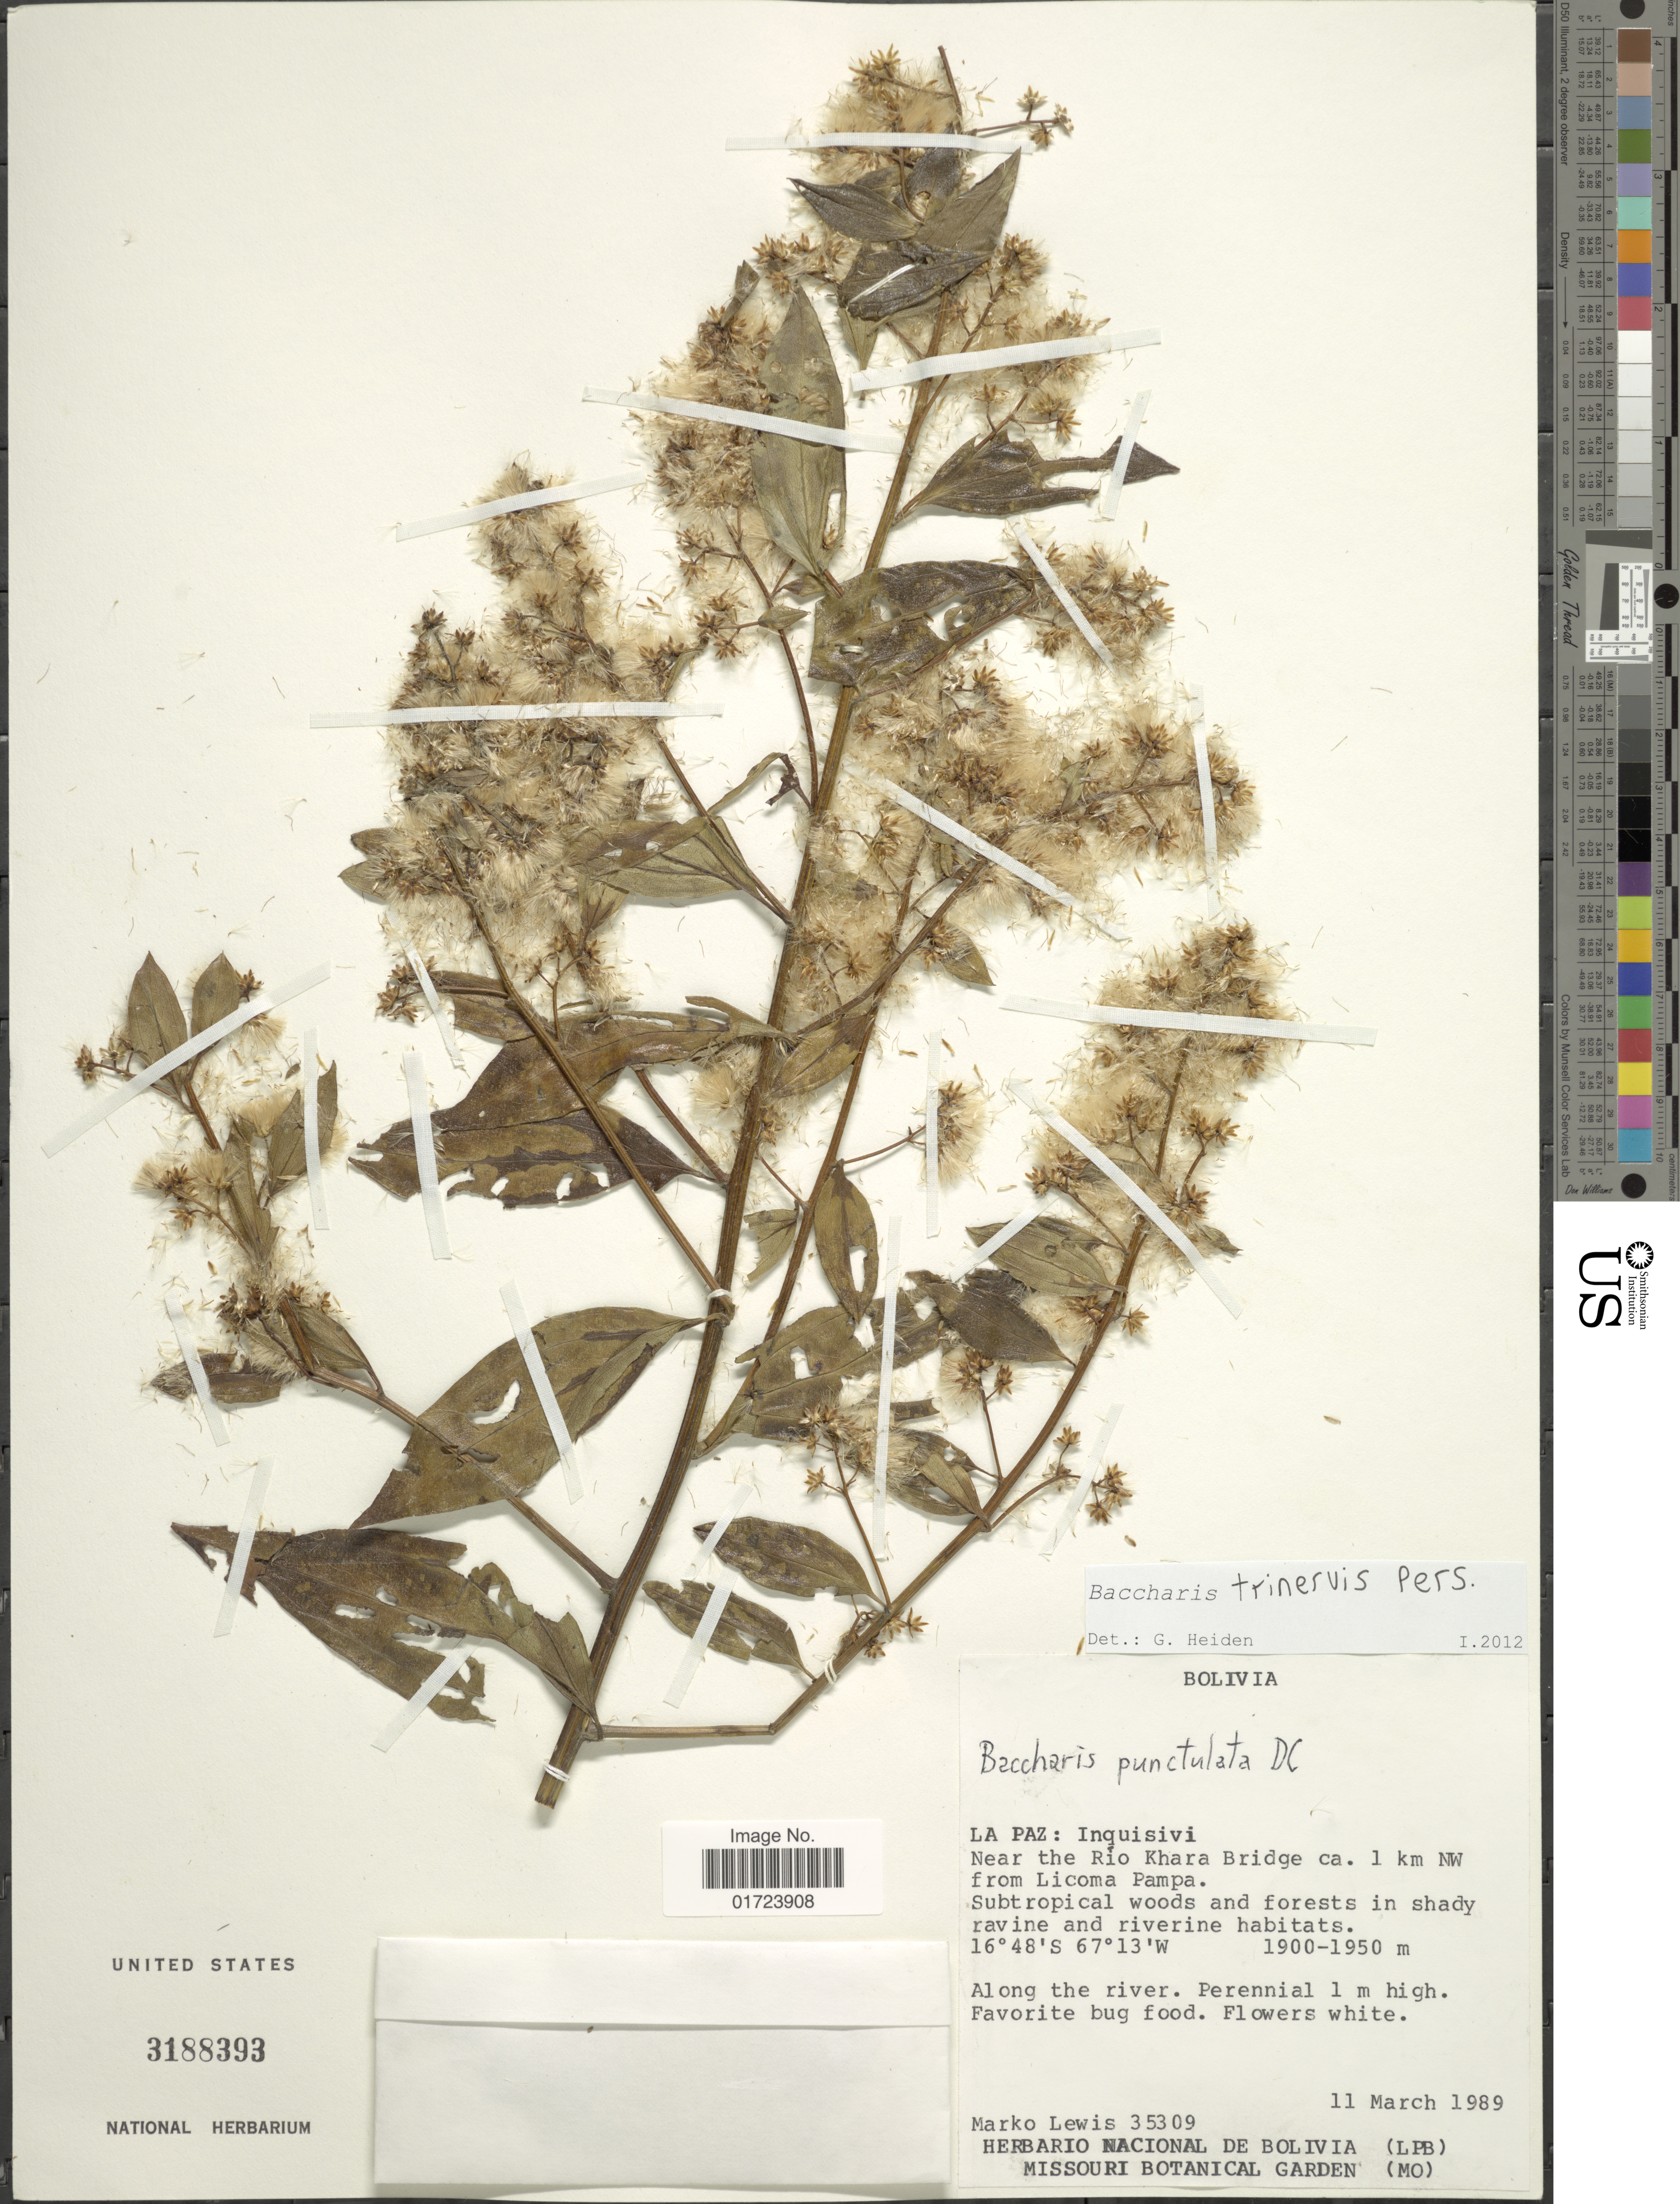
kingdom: Plantae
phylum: Tracheophyta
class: Magnoliopsida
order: Asterales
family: Asteraceae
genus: Baccharis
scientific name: Baccharis trinervis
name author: (Lam.) Pers.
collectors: M. A. Lewis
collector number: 35309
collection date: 1989-03-11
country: Bolivia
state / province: La Paz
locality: La Paz: Inquisivi, Near the Rio Khara Bridge ca. 1 km NW from Licoma Pampa.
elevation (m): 1900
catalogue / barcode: US 3188393